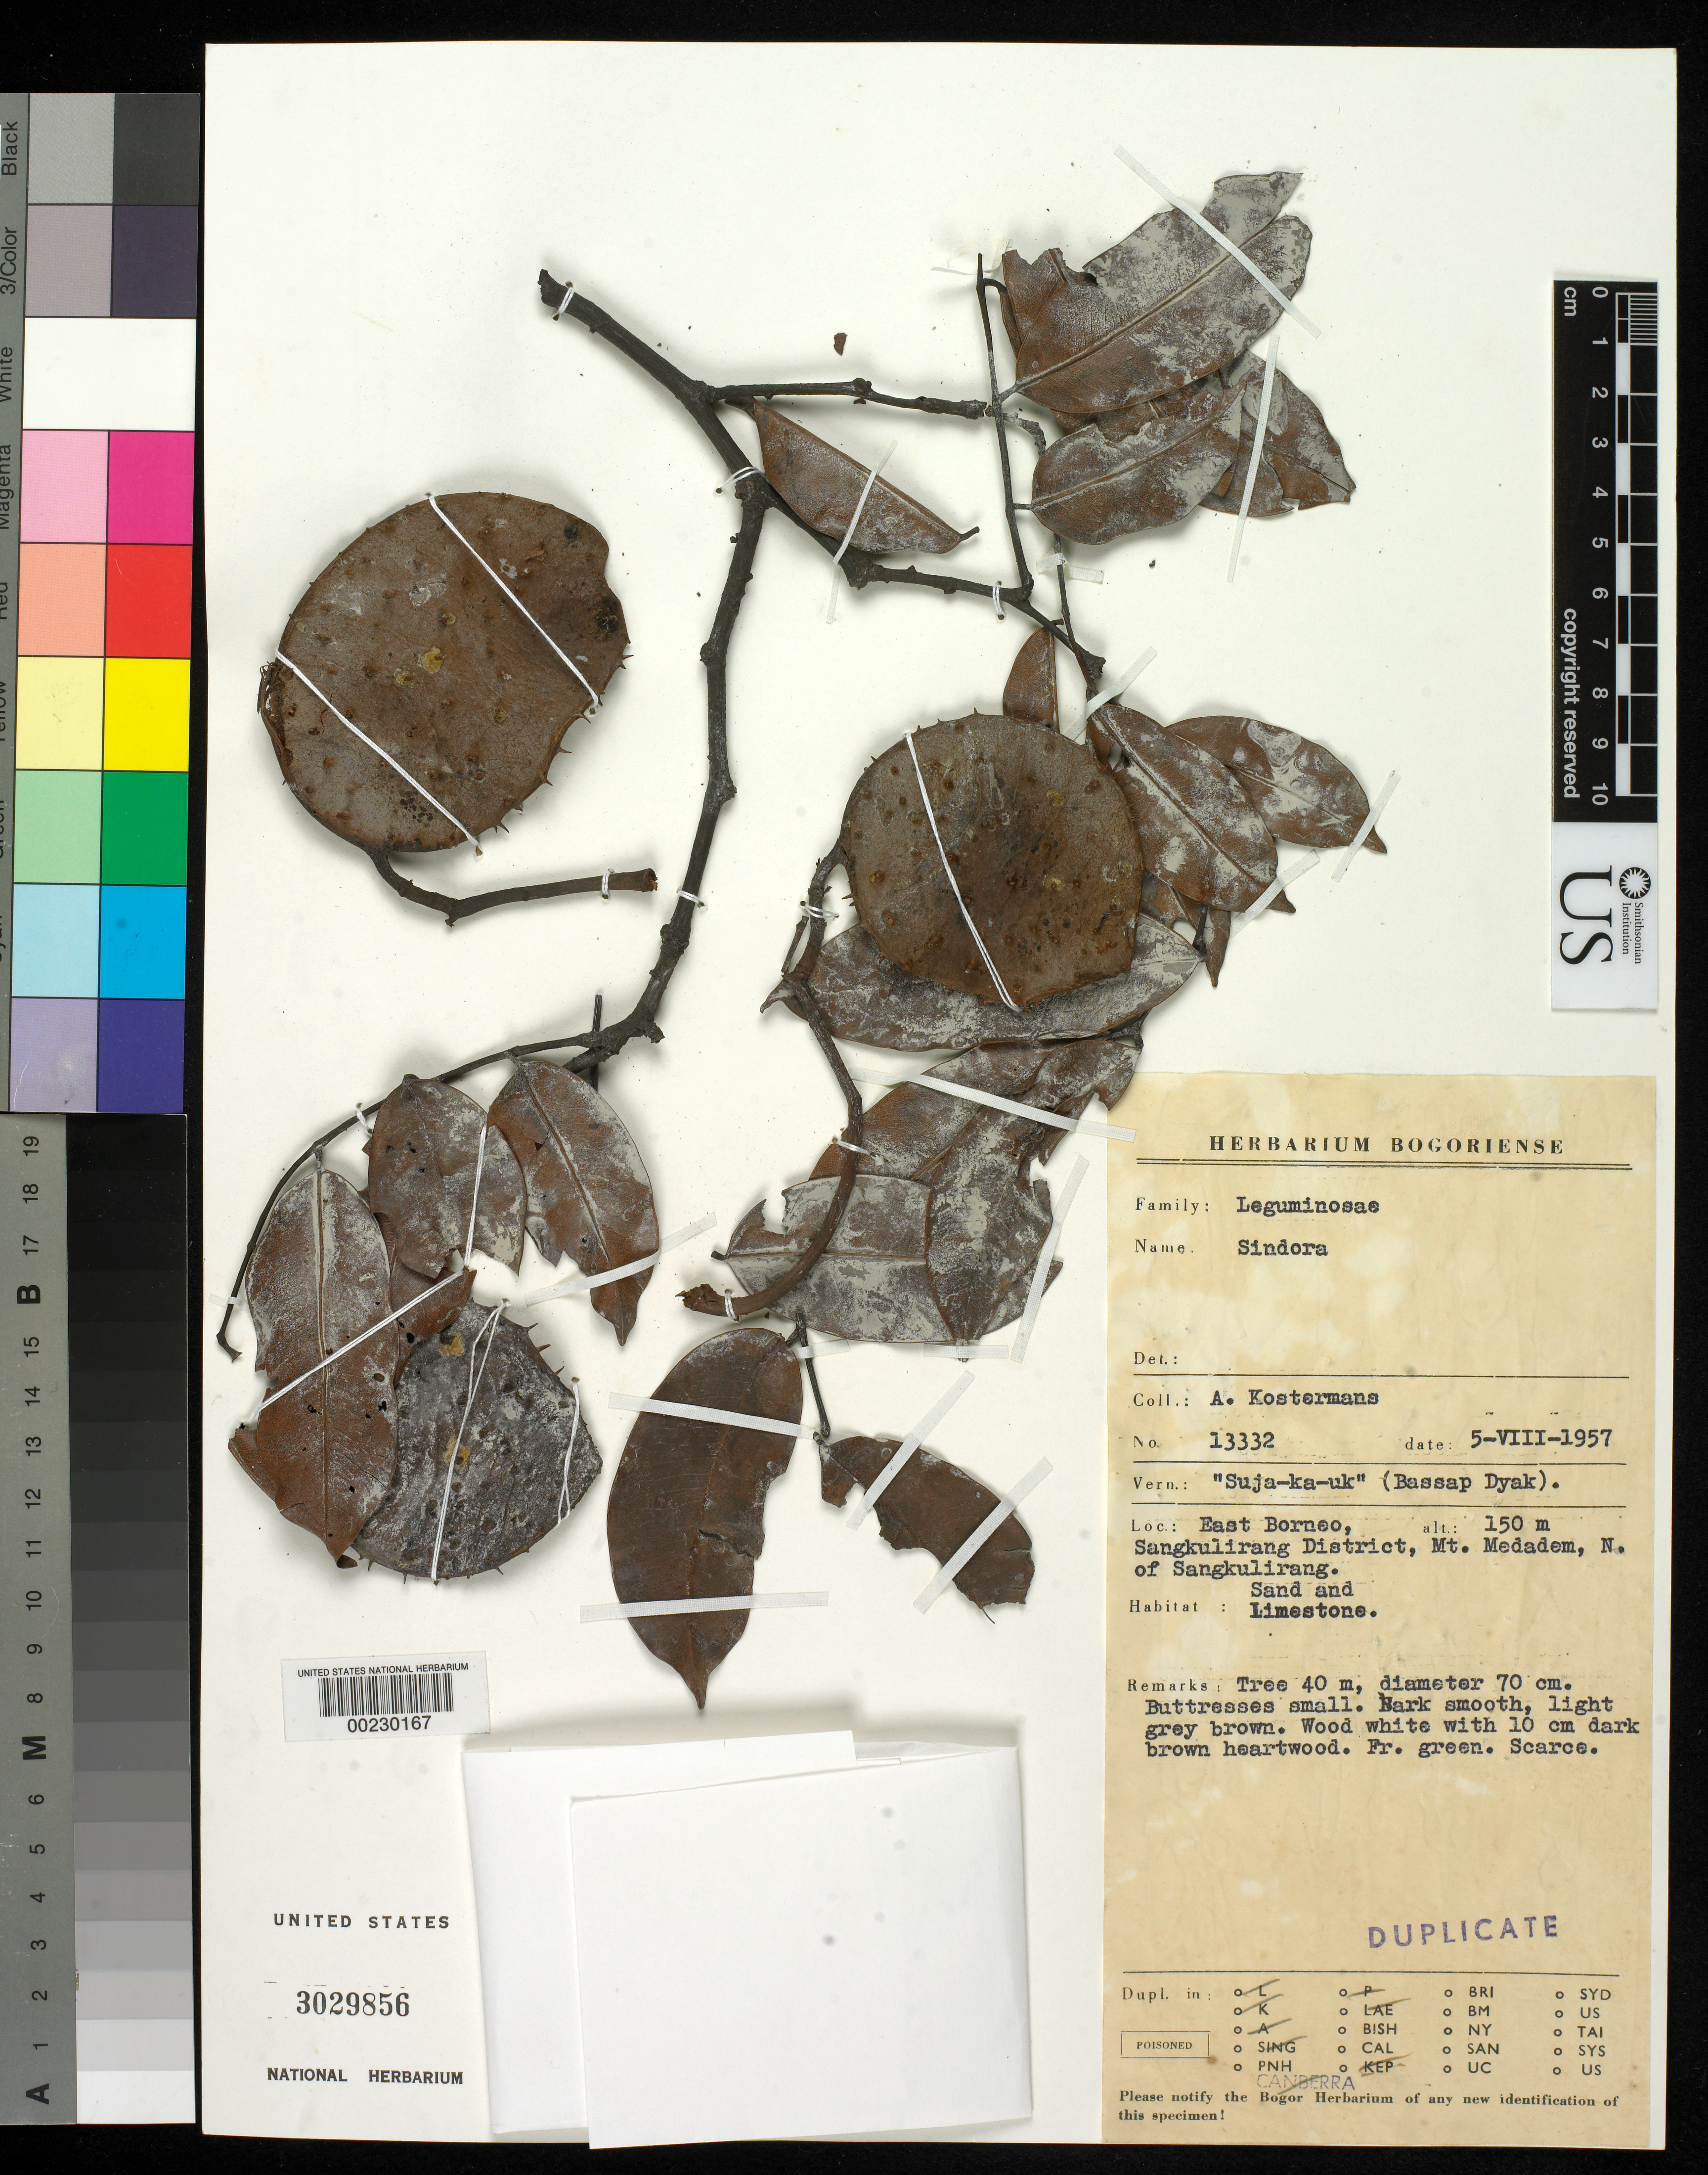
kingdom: Plantae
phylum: Tracheophyta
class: Magnoliopsida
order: Fabales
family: Fabaceae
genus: Sindora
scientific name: Sindora sp.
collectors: A. J. G. Kostermans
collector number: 13332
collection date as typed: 05 Aug 1957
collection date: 1957-08-05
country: Indonesia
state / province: Kalimantan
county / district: Kalimantan Timur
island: Borneo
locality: Sangkulirang dist., mt. medadem, (north borneo)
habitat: Sand and limestone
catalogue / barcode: US 3029856